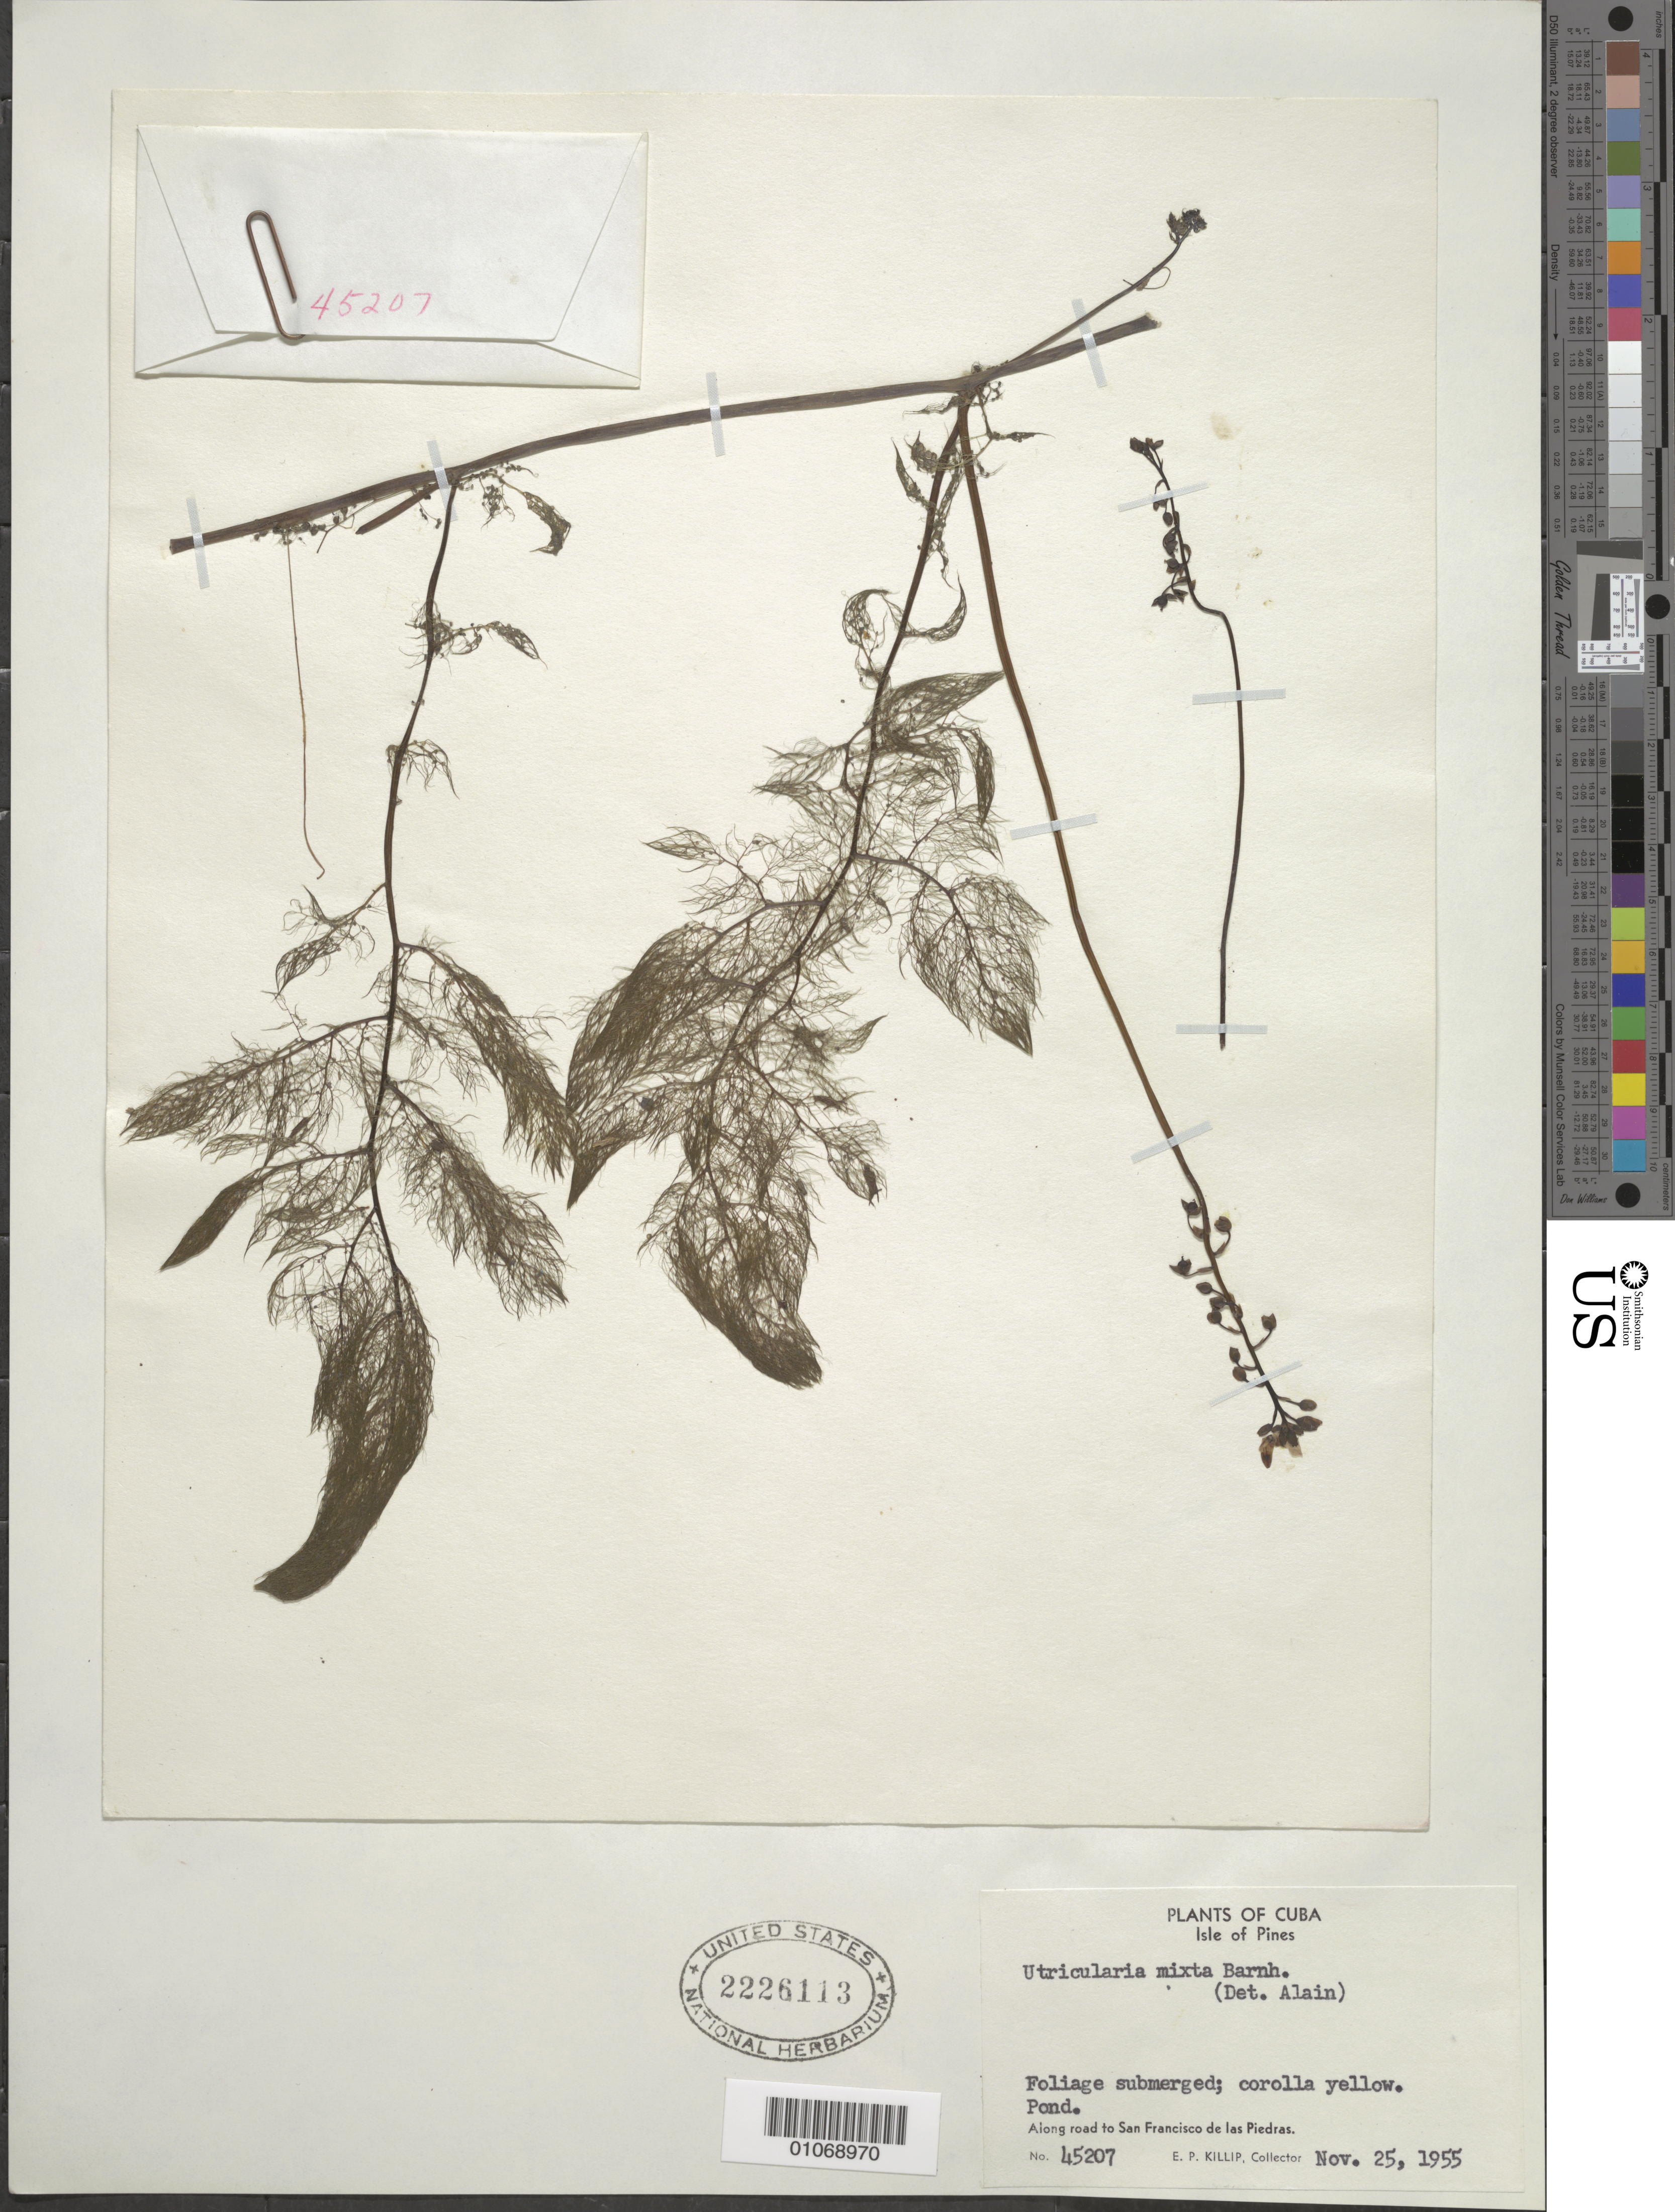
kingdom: Plantae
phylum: Tracheophyta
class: Magnoliopsida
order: Lamiales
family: Lentibulariaceae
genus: Utricularia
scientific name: Utricularia foliosa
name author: L.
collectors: E. P. Killip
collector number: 45207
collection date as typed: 25 Nov 1955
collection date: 1955-11-25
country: Cuba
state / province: Isla de La Juventud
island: Isla de la Juventud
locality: Isle of Pines, Along road to San Francisco de las Piedras Pond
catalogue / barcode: US 2226113